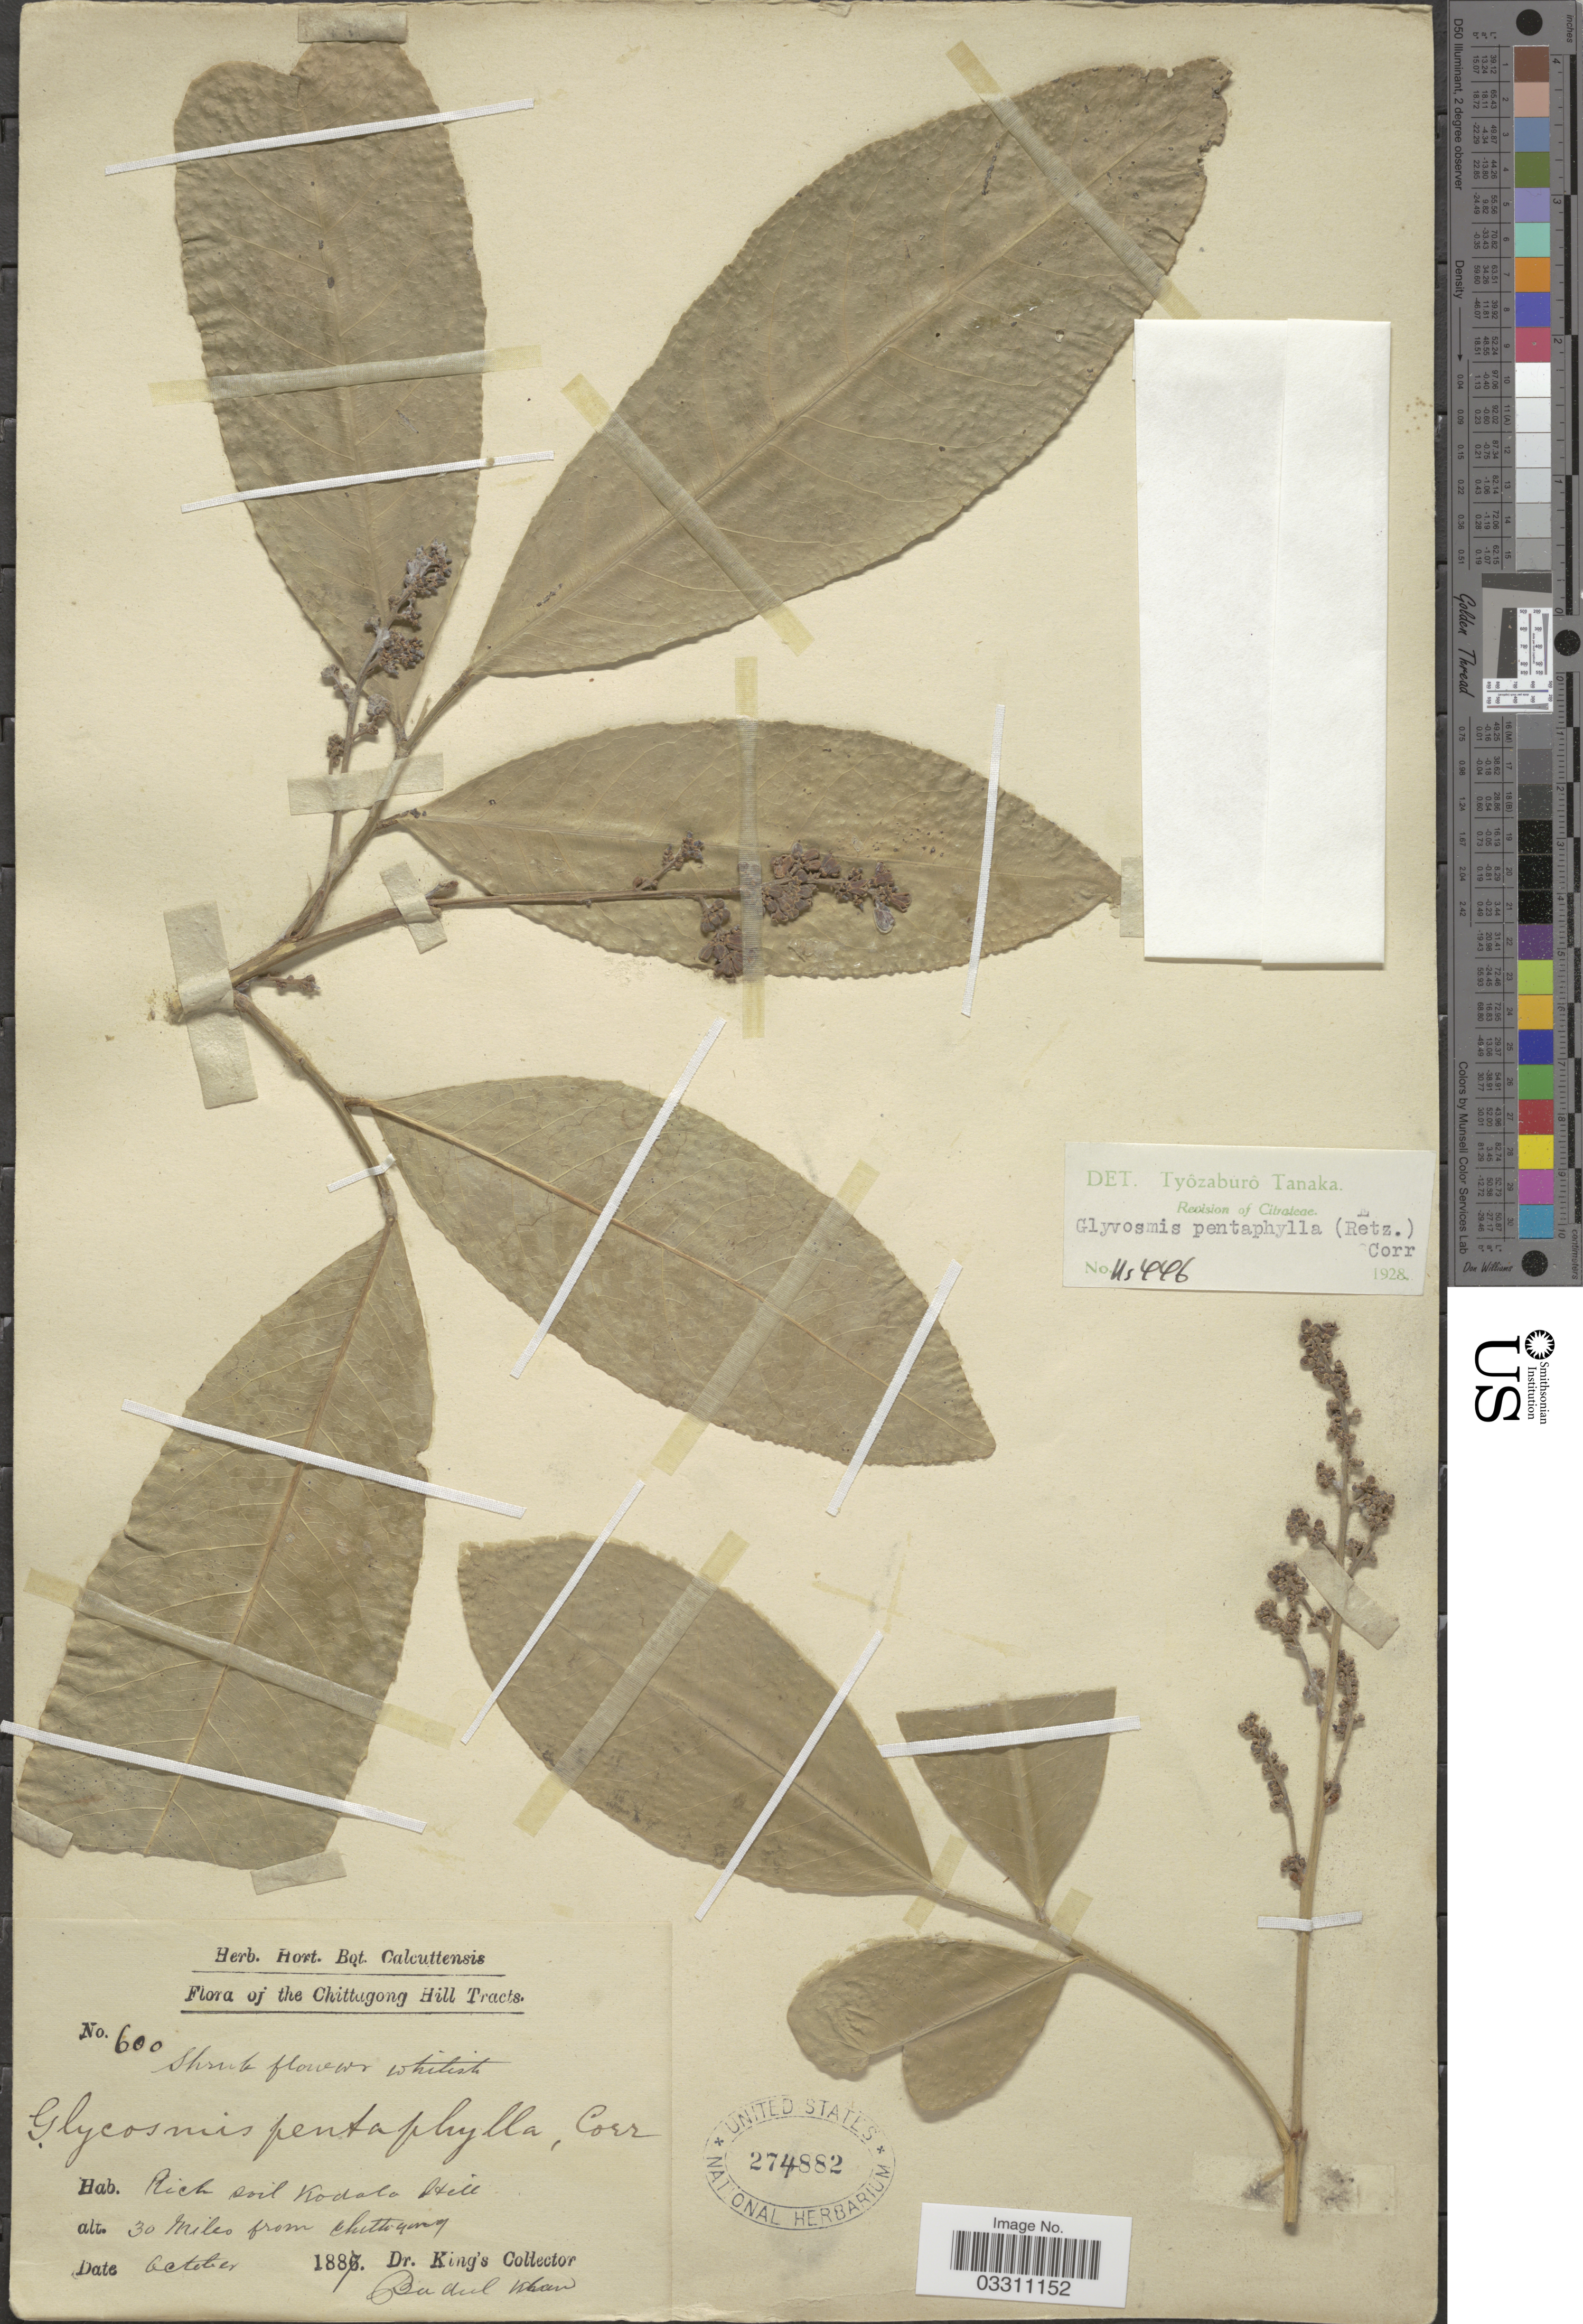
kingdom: Plantae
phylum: Tracheophyta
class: Magnoliopsida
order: Sapindales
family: Rutaceae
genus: Glycosmis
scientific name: Glycosmis pentaphylla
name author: (Retz.) DC.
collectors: Dr. King's collector & Collector illegible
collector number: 600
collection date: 1887-10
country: Bangladesh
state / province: Chittagong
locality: Chittagong Hill Tracts. 30 Miles from Chittagong.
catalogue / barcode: US 274882